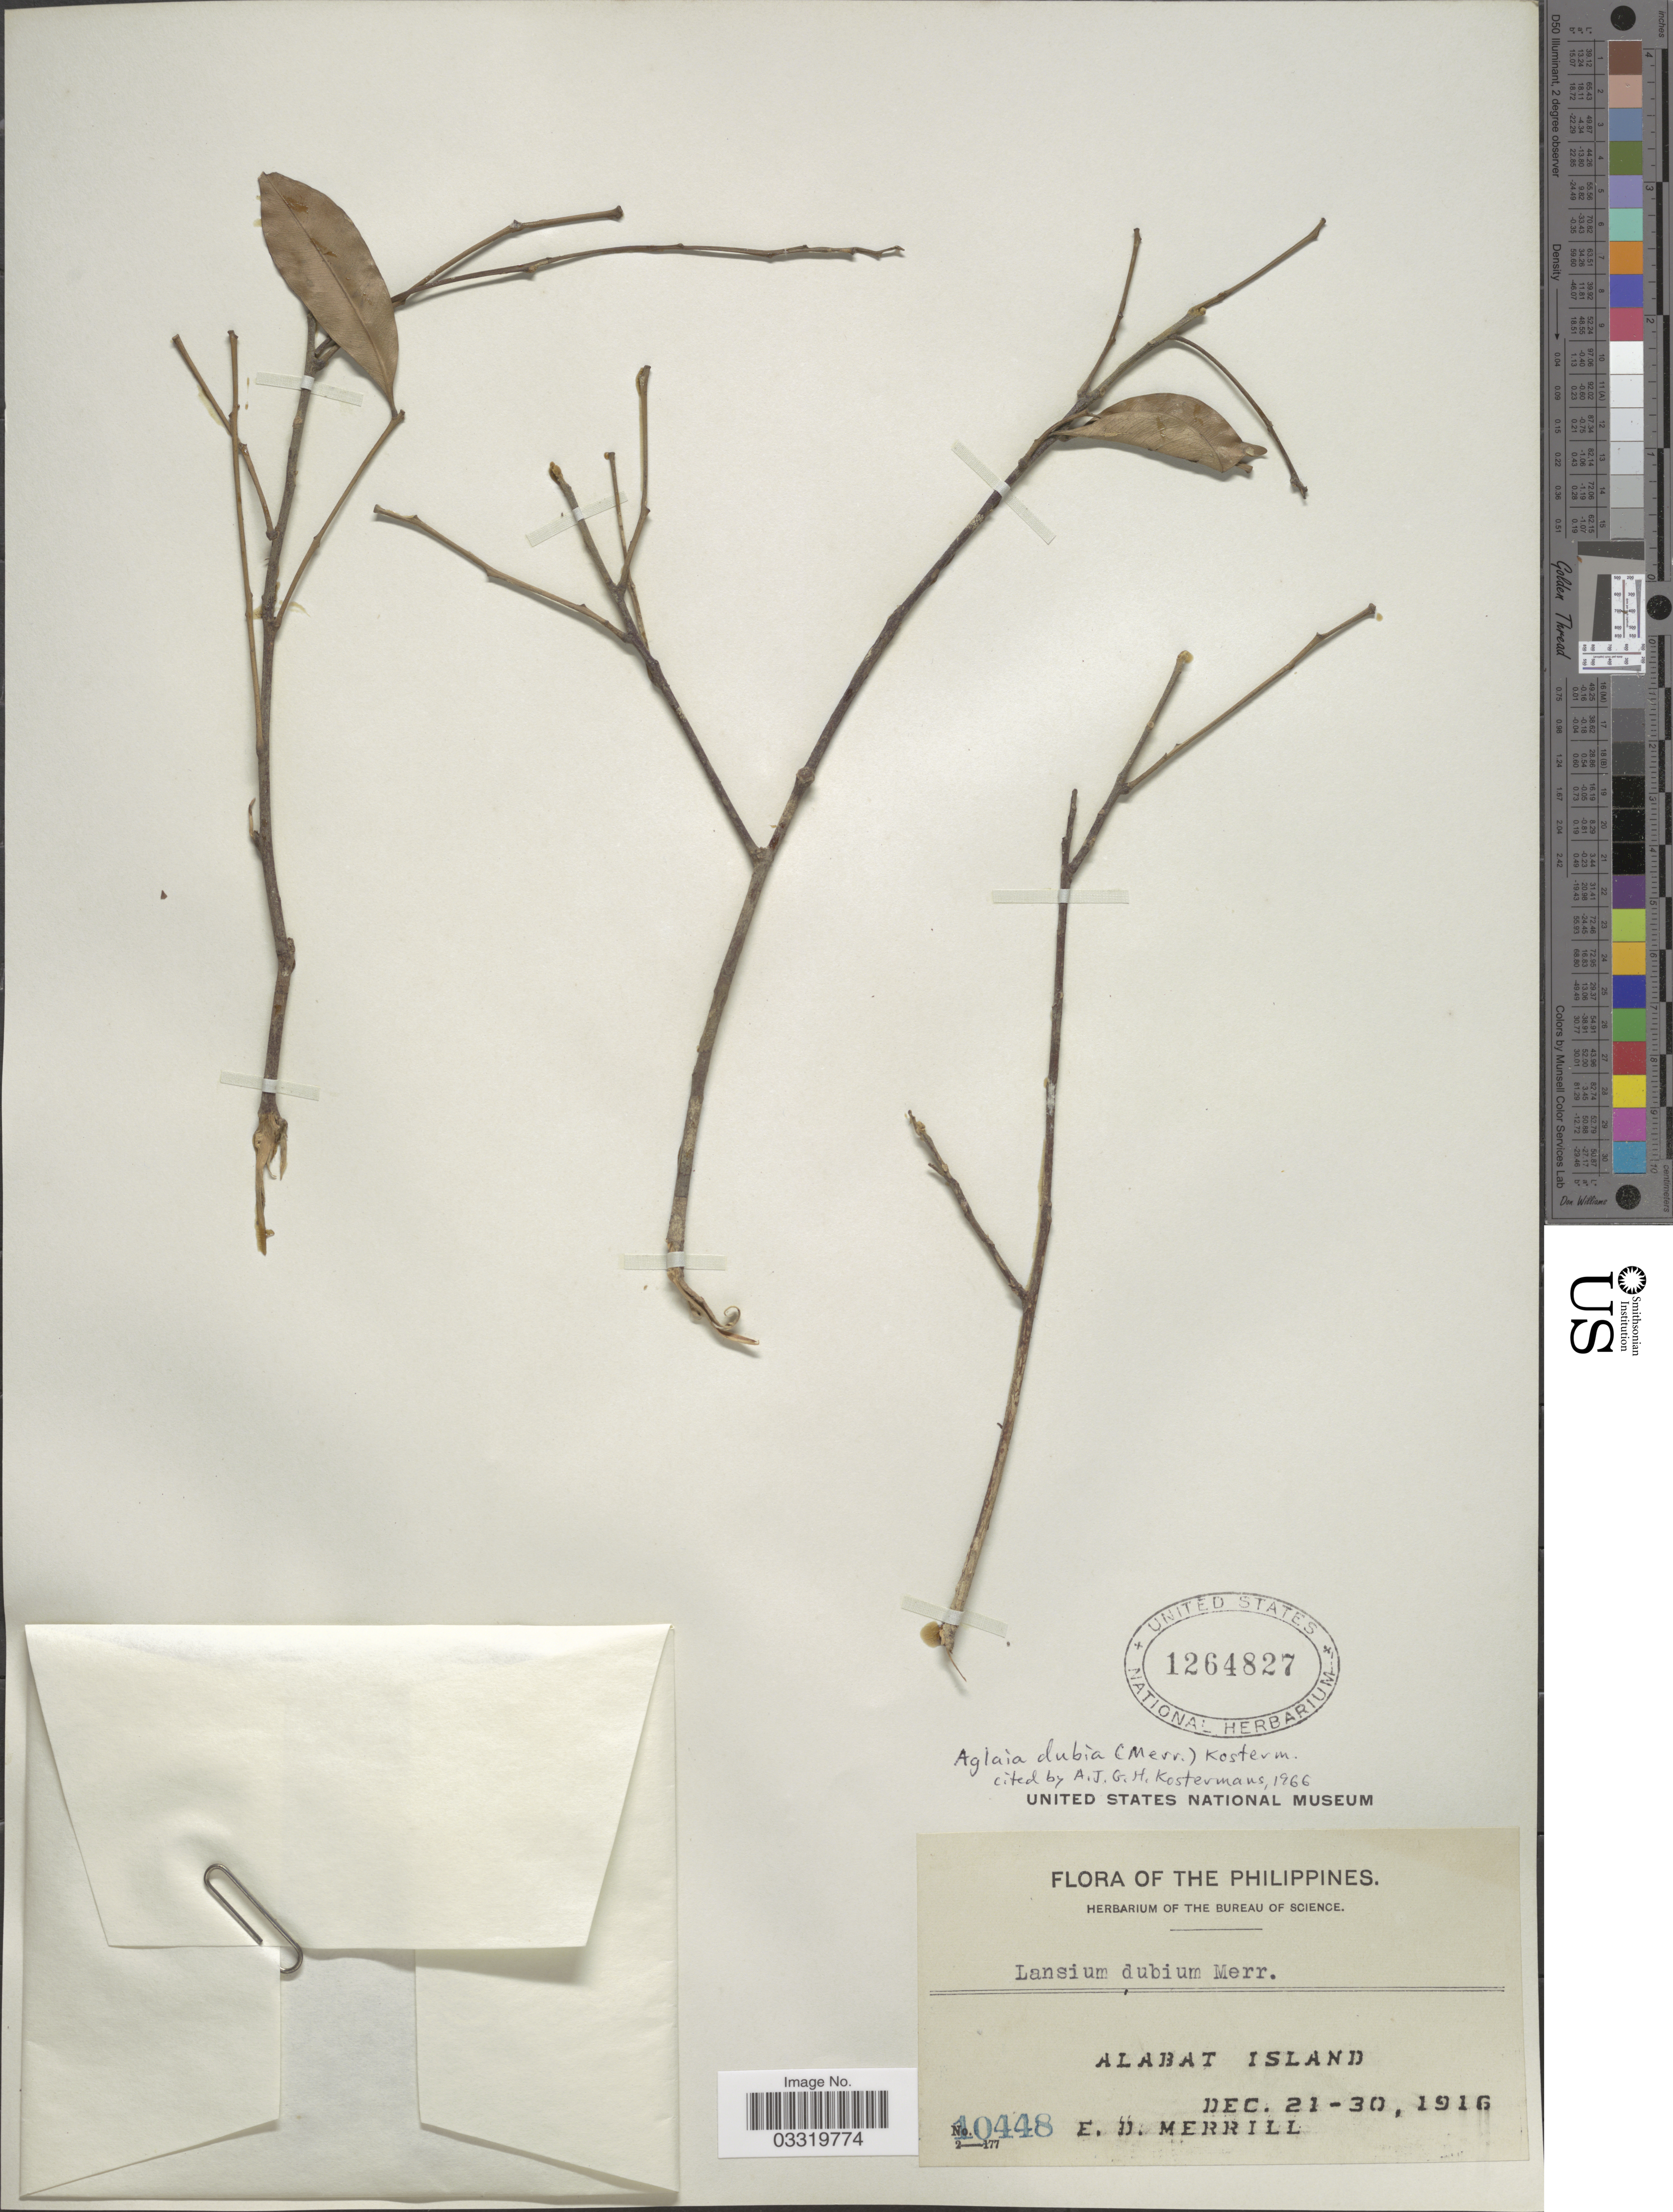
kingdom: Plantae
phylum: Tracheophyta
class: Magnoliopsida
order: Sapindales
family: Meliaceae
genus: Reinwardtiodendron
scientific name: Reinwardtiodendron humile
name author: (Hassk.) Mabb.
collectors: E. D. Merrill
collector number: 10448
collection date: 1916-12-21/1916-12-30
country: Philippines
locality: Alabat Island.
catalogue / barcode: US 1264827